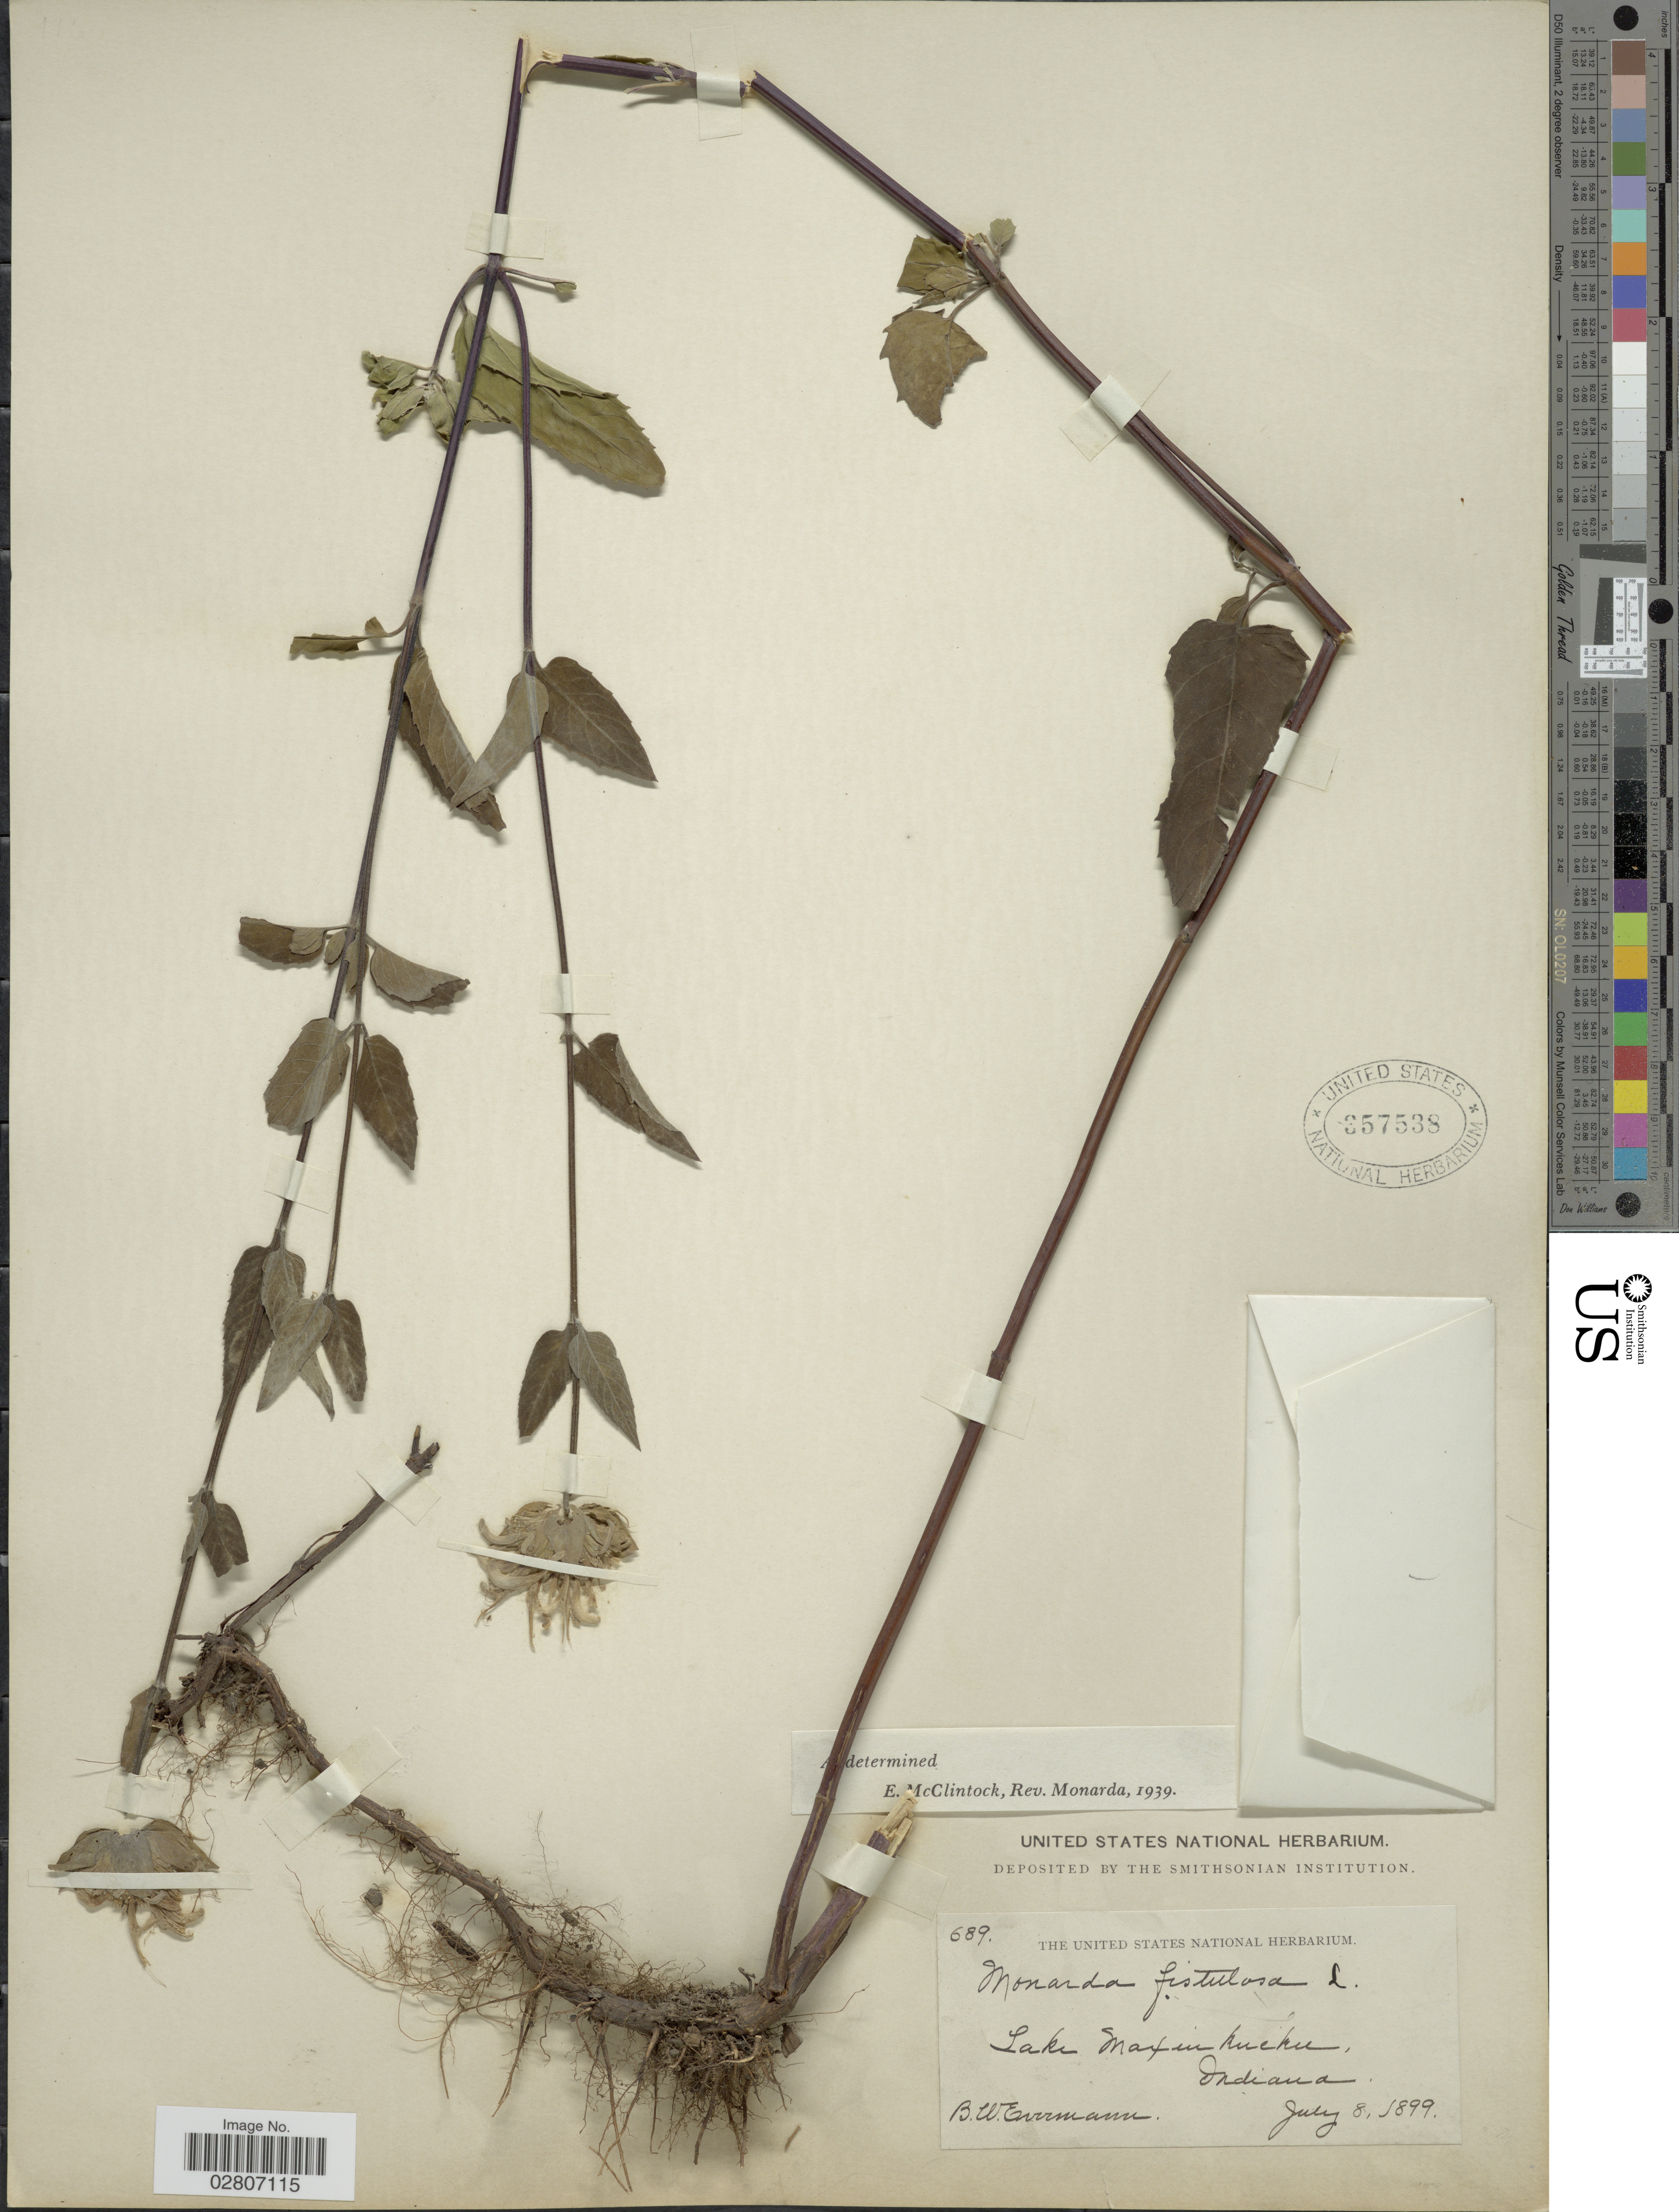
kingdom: Plantae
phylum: Tracheophyta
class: Magnoliopsida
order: Lamiales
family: Lamiaceae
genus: Monarda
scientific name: Monarda fistulosa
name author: L.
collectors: B. W. Evermann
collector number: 689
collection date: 1899-07-08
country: United States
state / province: Indiana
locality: Lake Maxinkuckee.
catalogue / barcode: US 357538